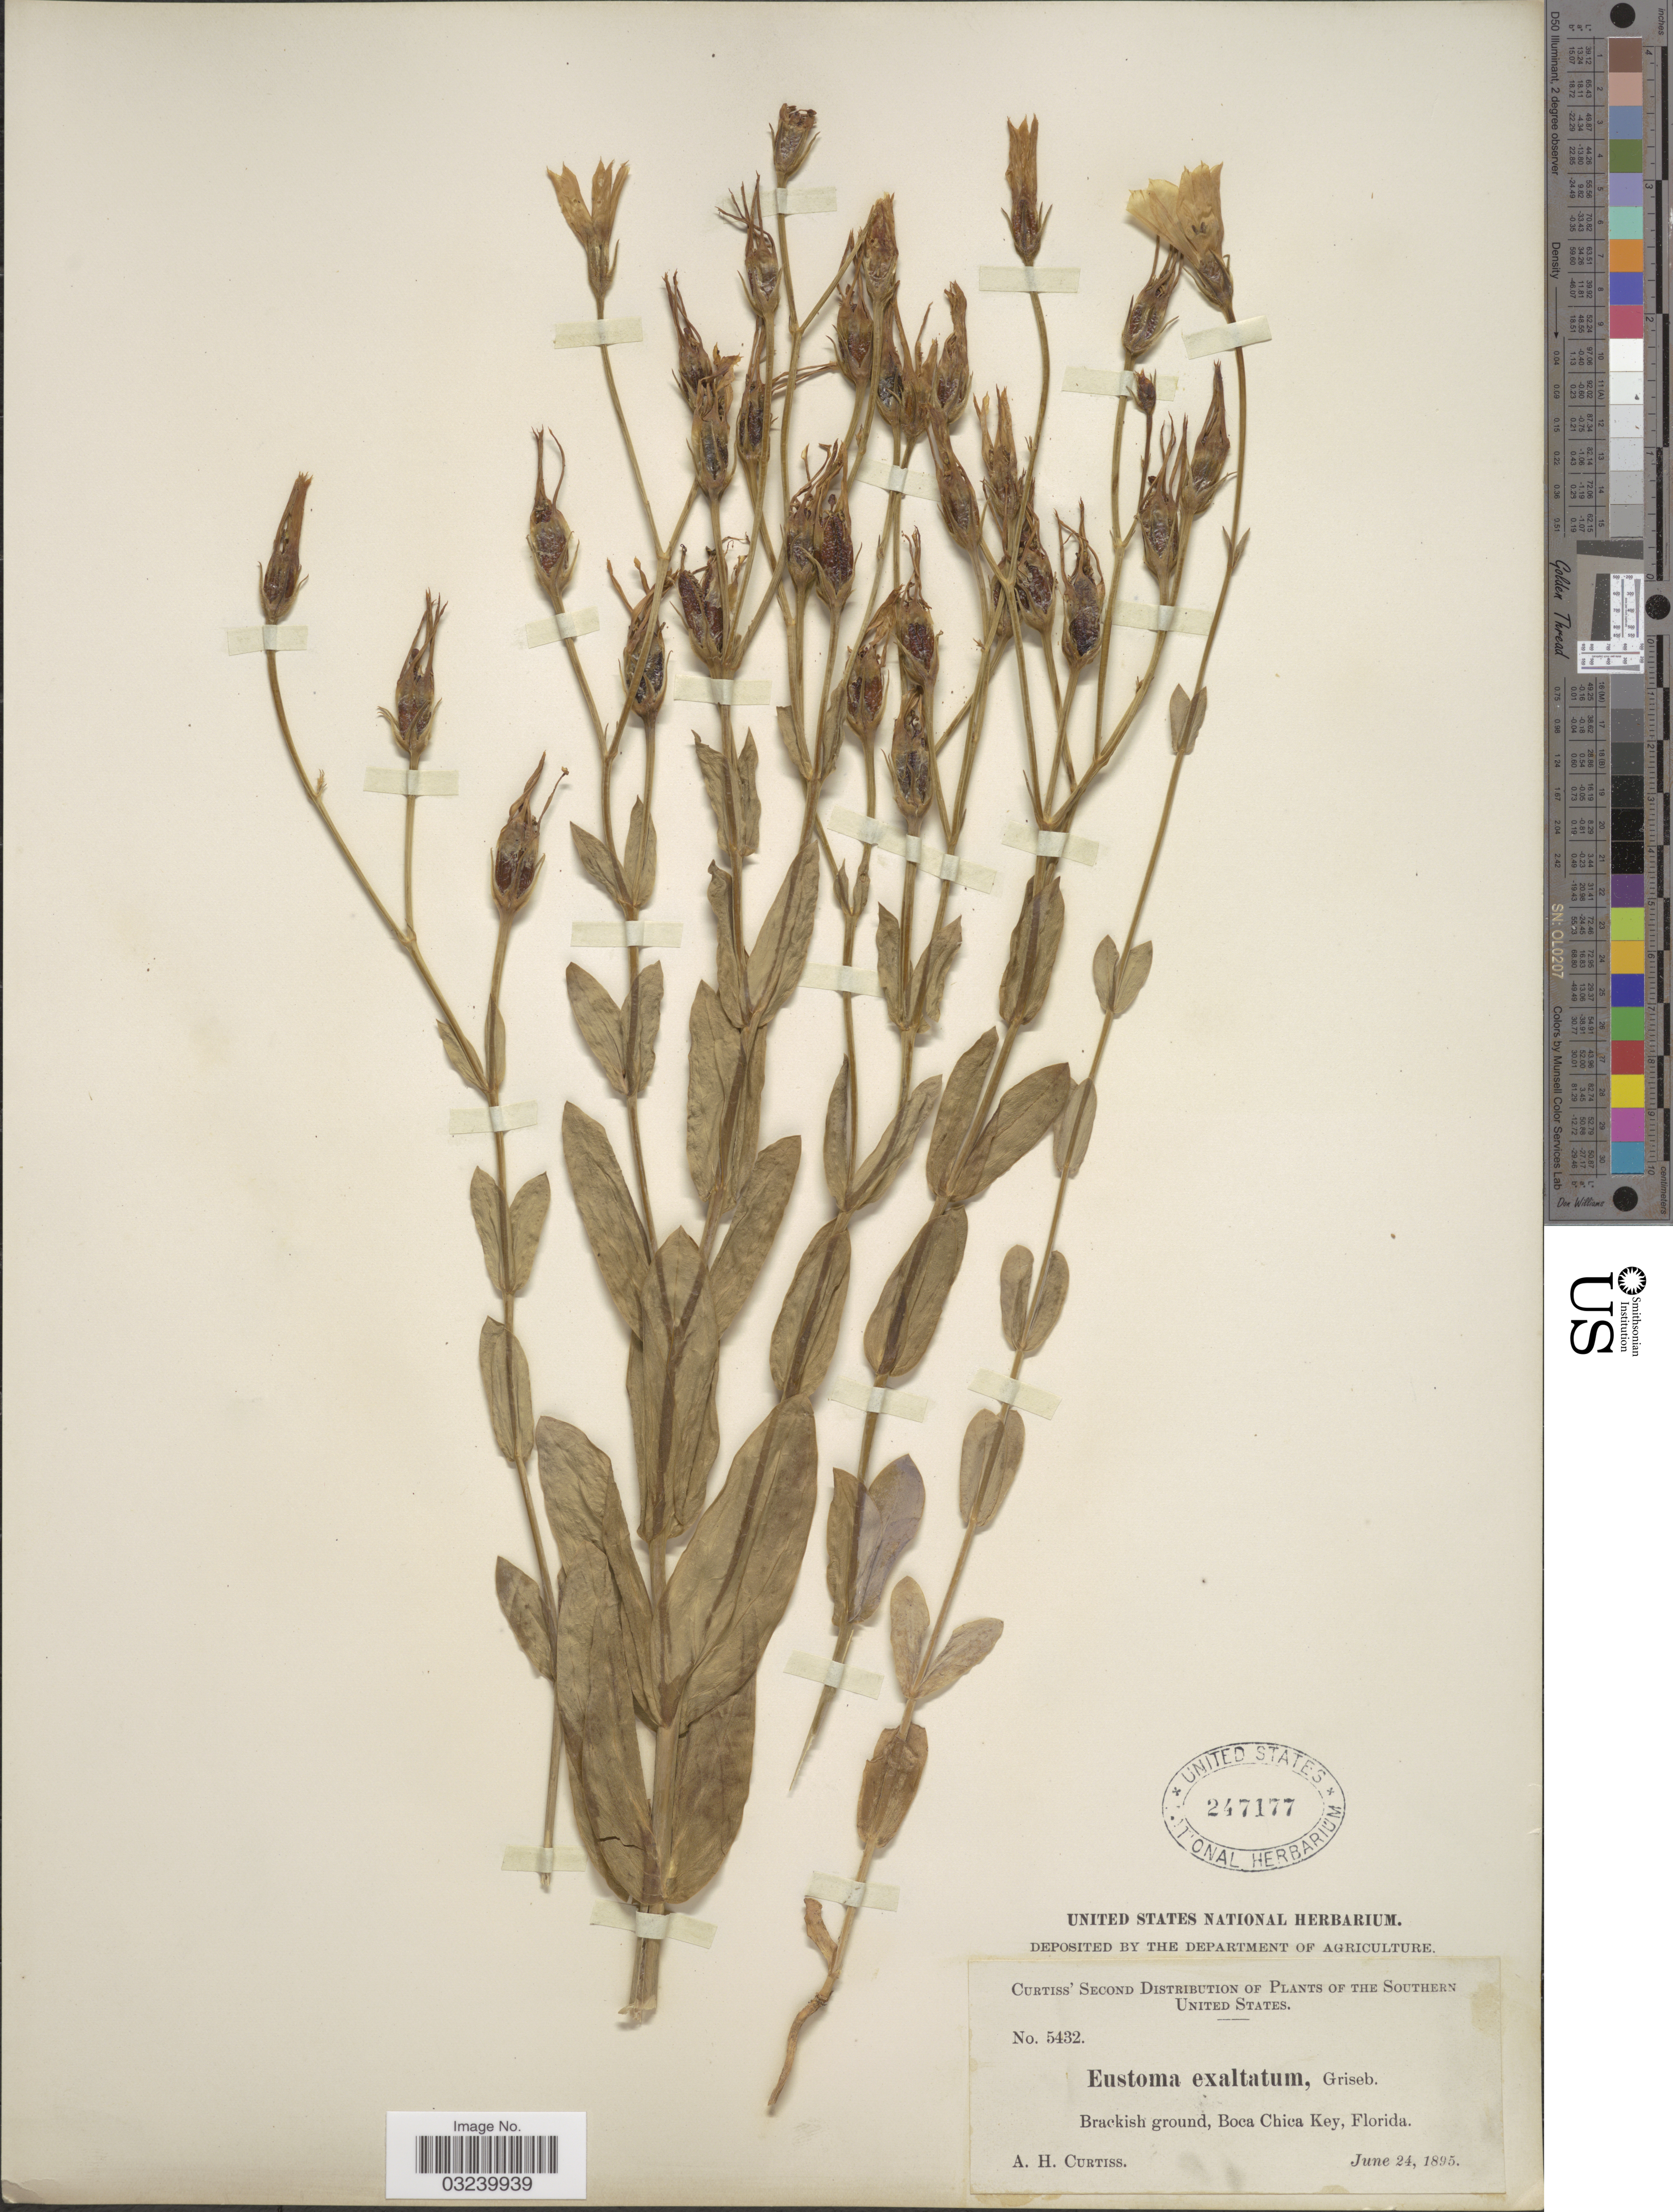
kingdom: Plantae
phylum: Tracheophyta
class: Magnoliopsida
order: Gentianales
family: Gentianaceae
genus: Eustoma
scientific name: Eustoma exaltatum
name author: (L.) Salisb. ex Don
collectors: A. H. Curtiss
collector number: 5432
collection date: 1895-06-24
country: United States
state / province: Florida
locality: The Southern United States, Brakisch ground, Boca Chica Key.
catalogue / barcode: US 247177